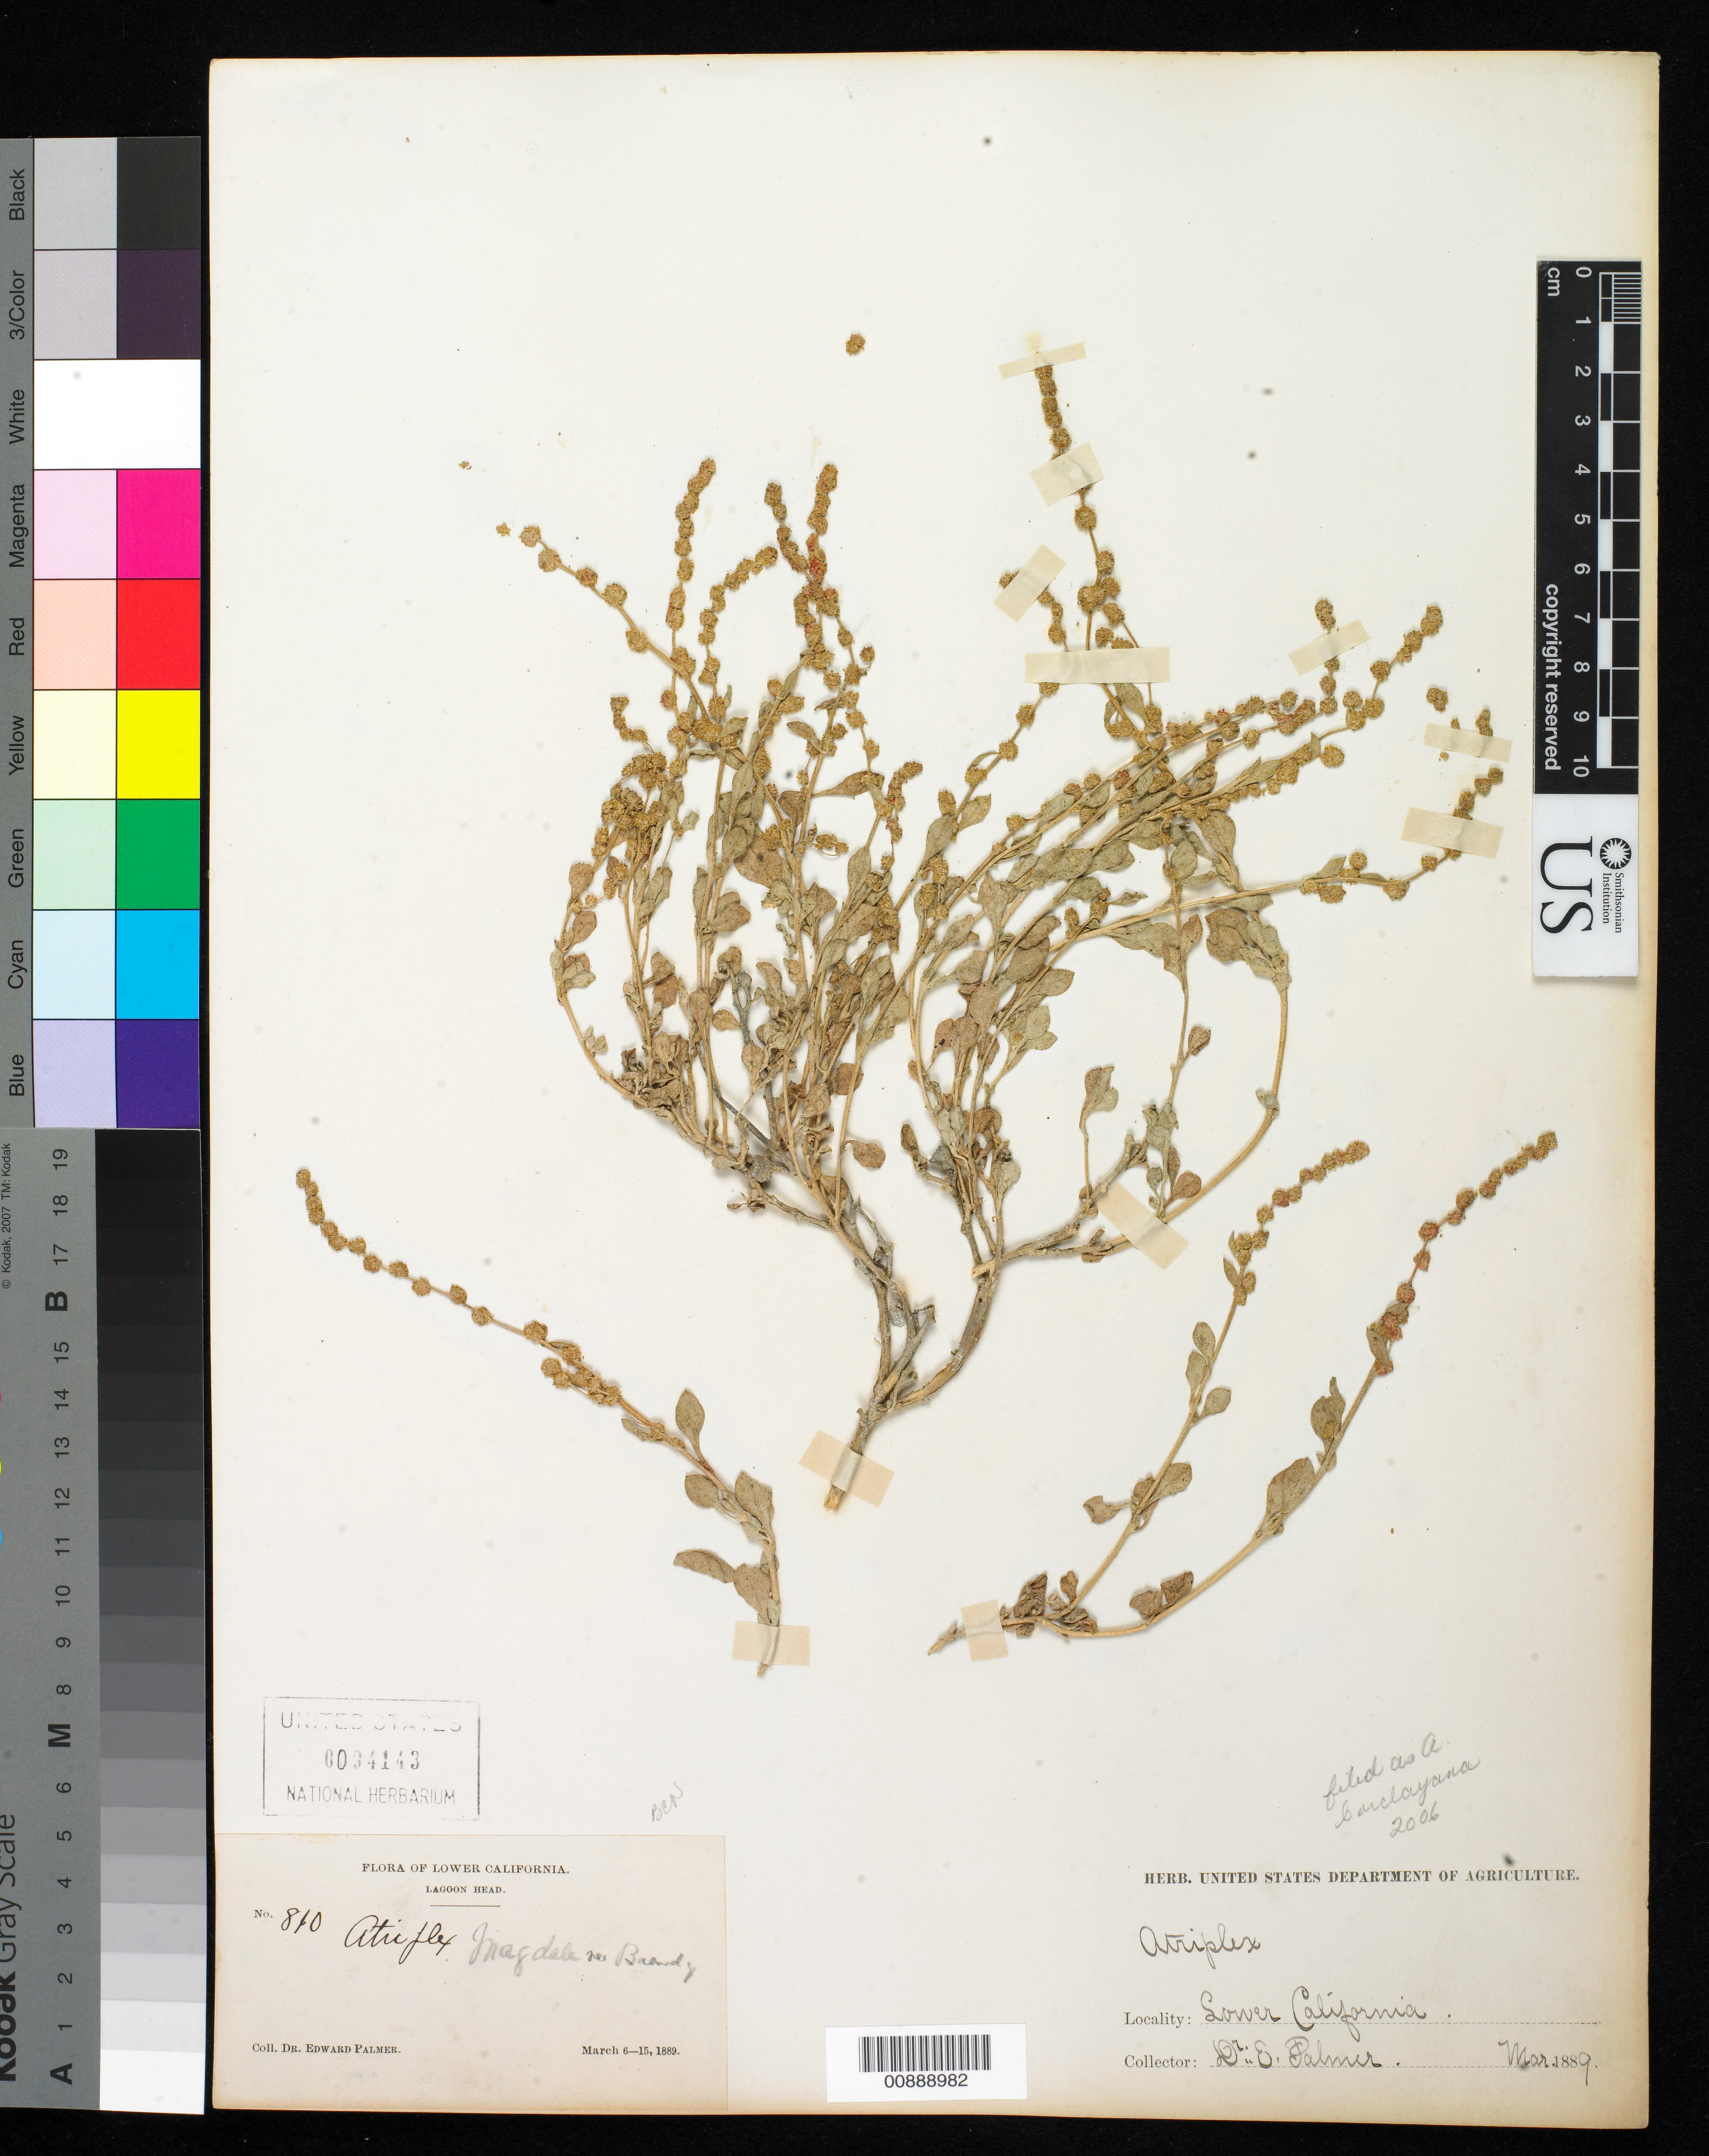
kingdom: Plantae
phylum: Tracheophyta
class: Magnoliopsida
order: Caryophyllales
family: Amaranthaceae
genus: Atriplex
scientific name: Atriplex barclayana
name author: (Benth.) D. Dietr.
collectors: E. Palmer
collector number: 810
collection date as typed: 06 Mar 1889 to 15 Mar 1889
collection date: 1889-03-06/1889-03-15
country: Mexico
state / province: Baja California Norte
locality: Lagoon Head, Baja California.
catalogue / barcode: US 94143